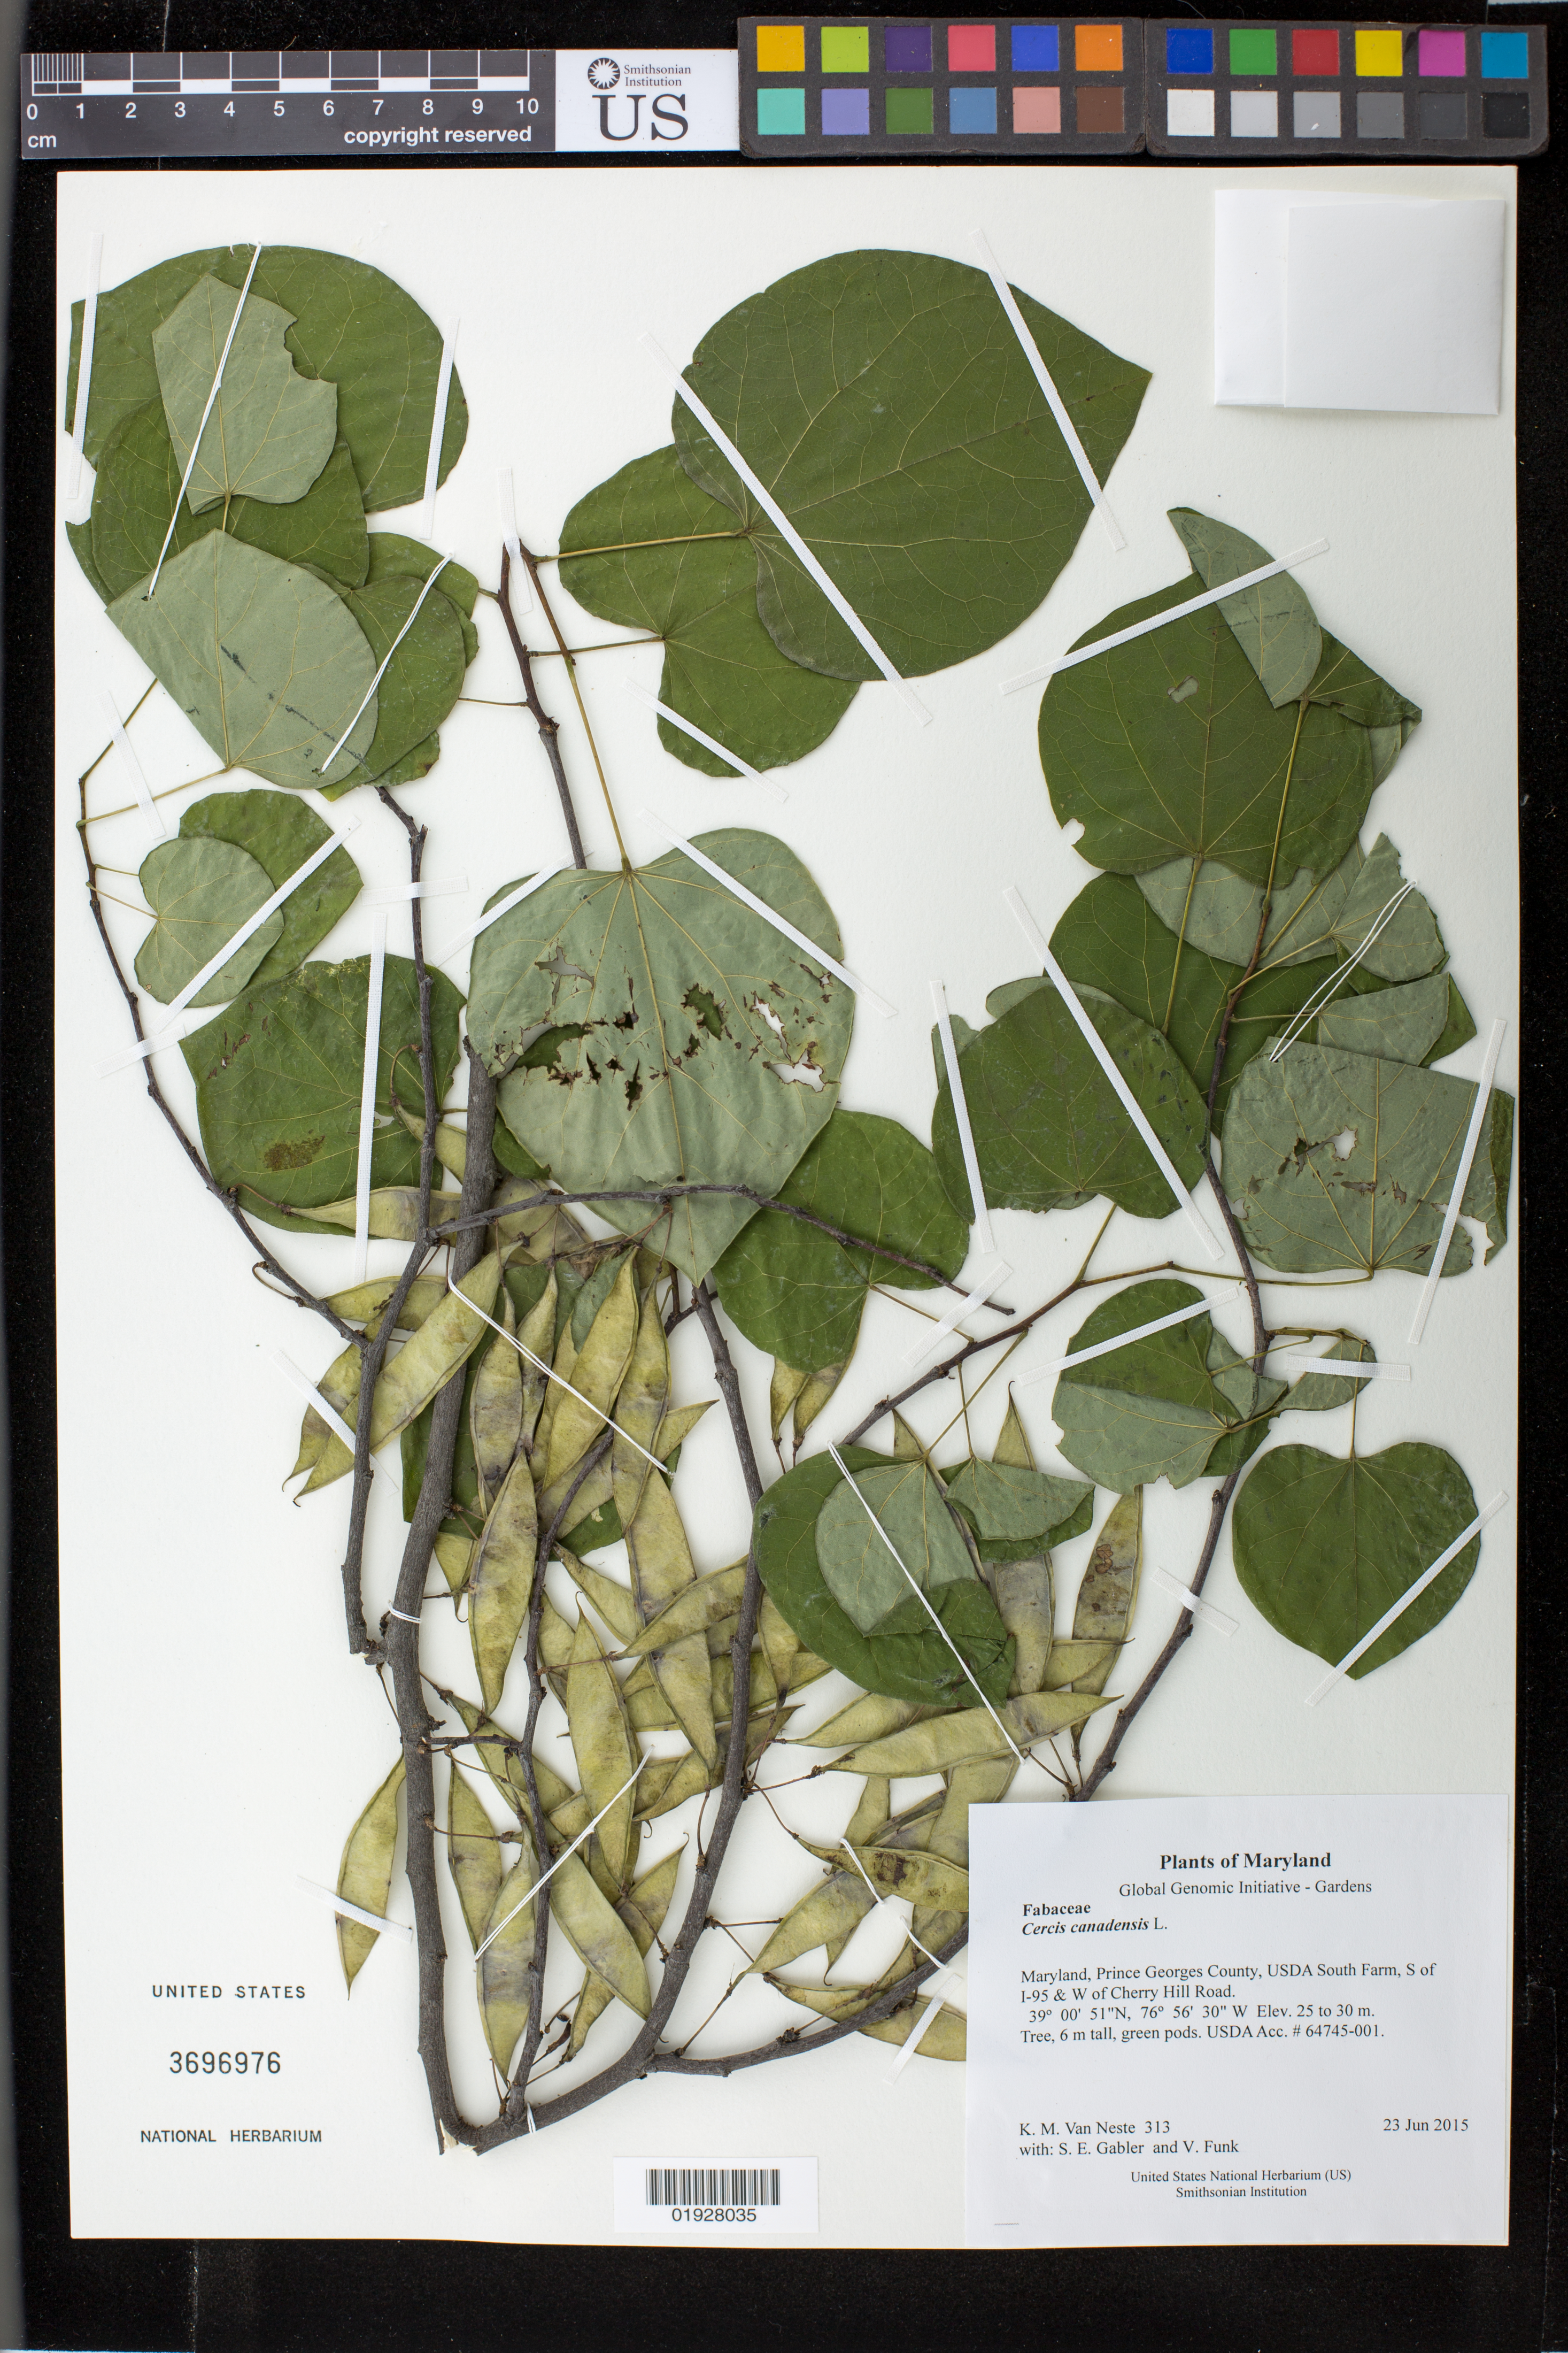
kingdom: Plantae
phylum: Tracheophyta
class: Magnoliopsida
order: Fabales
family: Fabaceae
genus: Cercis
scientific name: Cercis canadensis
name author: L.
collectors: K. M. Van Neste, S. E. Gabler & V. Funk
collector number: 313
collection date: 2015-06-23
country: United States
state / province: Maryland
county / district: Prince George's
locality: USDA South Farm, S of I-95 & W of Cherry Hill Road.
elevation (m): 25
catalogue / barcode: US 3696976